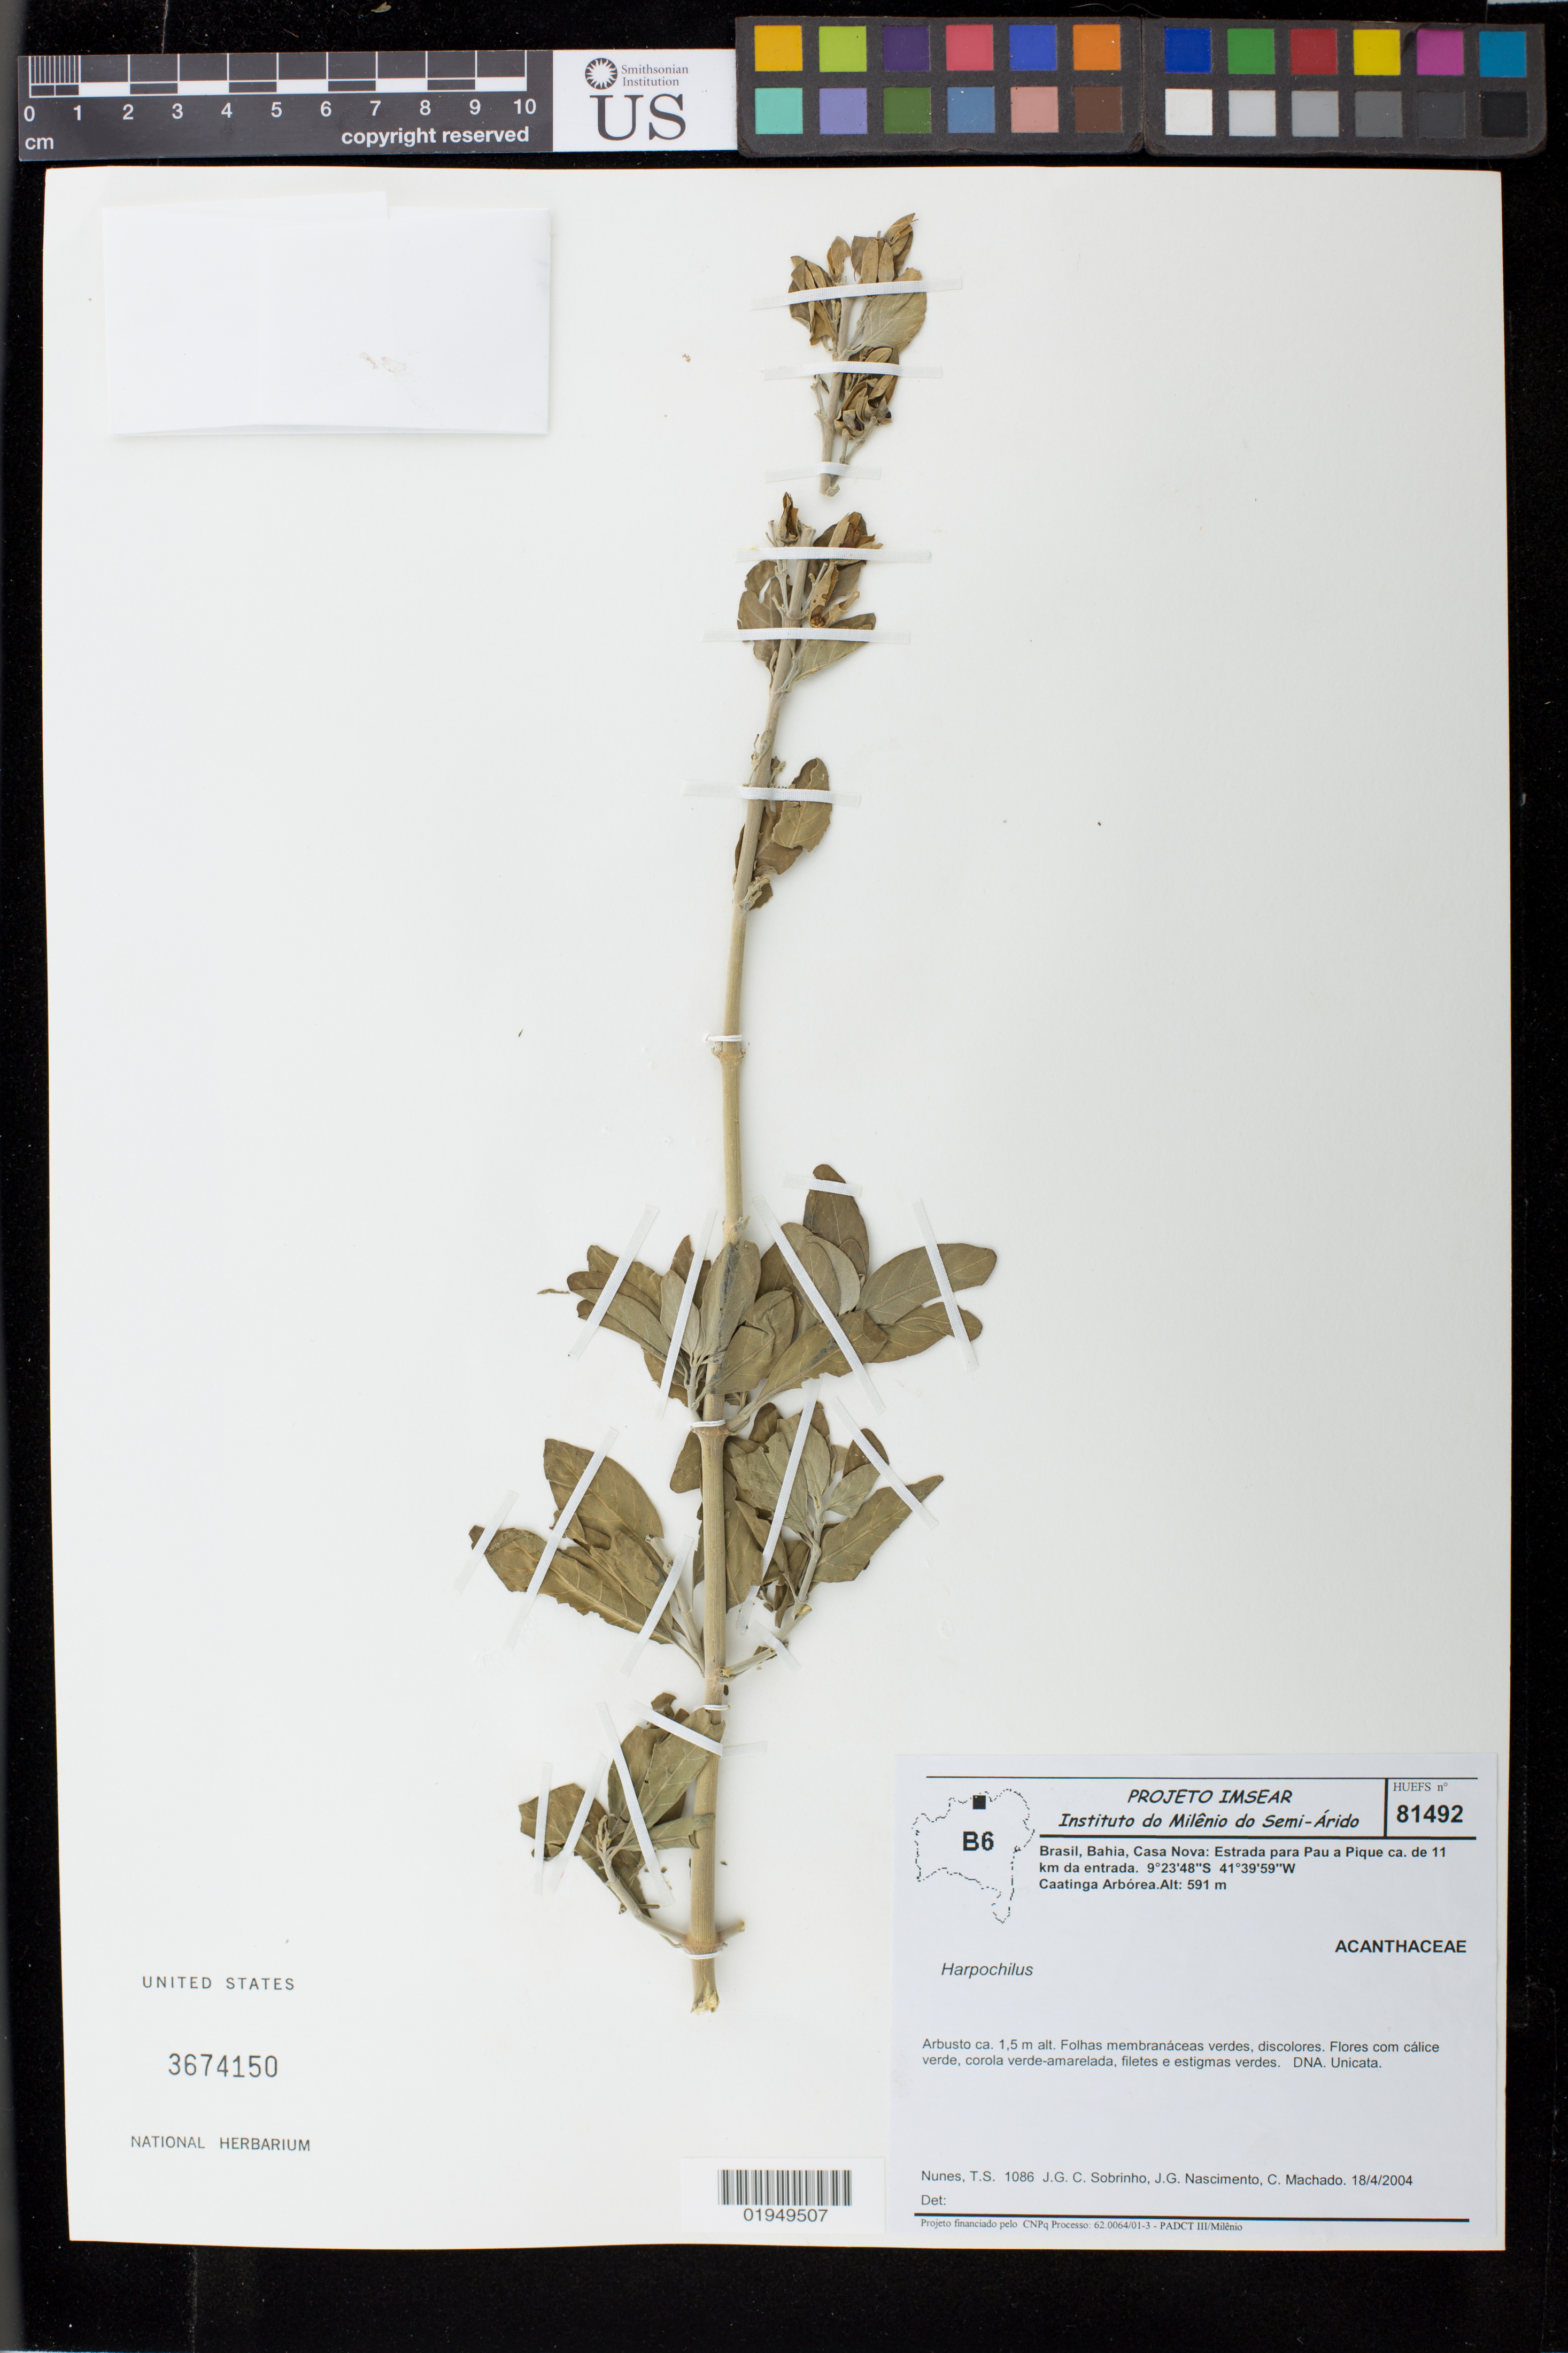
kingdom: Plantae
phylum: Tracheophyta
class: Magnoliopsida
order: Lamiales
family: Acanthaceae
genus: Harpochilus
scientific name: Harpochilus sp.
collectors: T. S. Nunes, J. Carvalho-Sobrinho, J. Nascimento & C. Machado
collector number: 1086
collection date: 2004-04-18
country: Brazil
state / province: Bahia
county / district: Casa Nova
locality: Estrada para Pau a Pique ca. de 11 km da entrada.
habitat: Caatinga Arborea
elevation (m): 591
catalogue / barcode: US 3674150